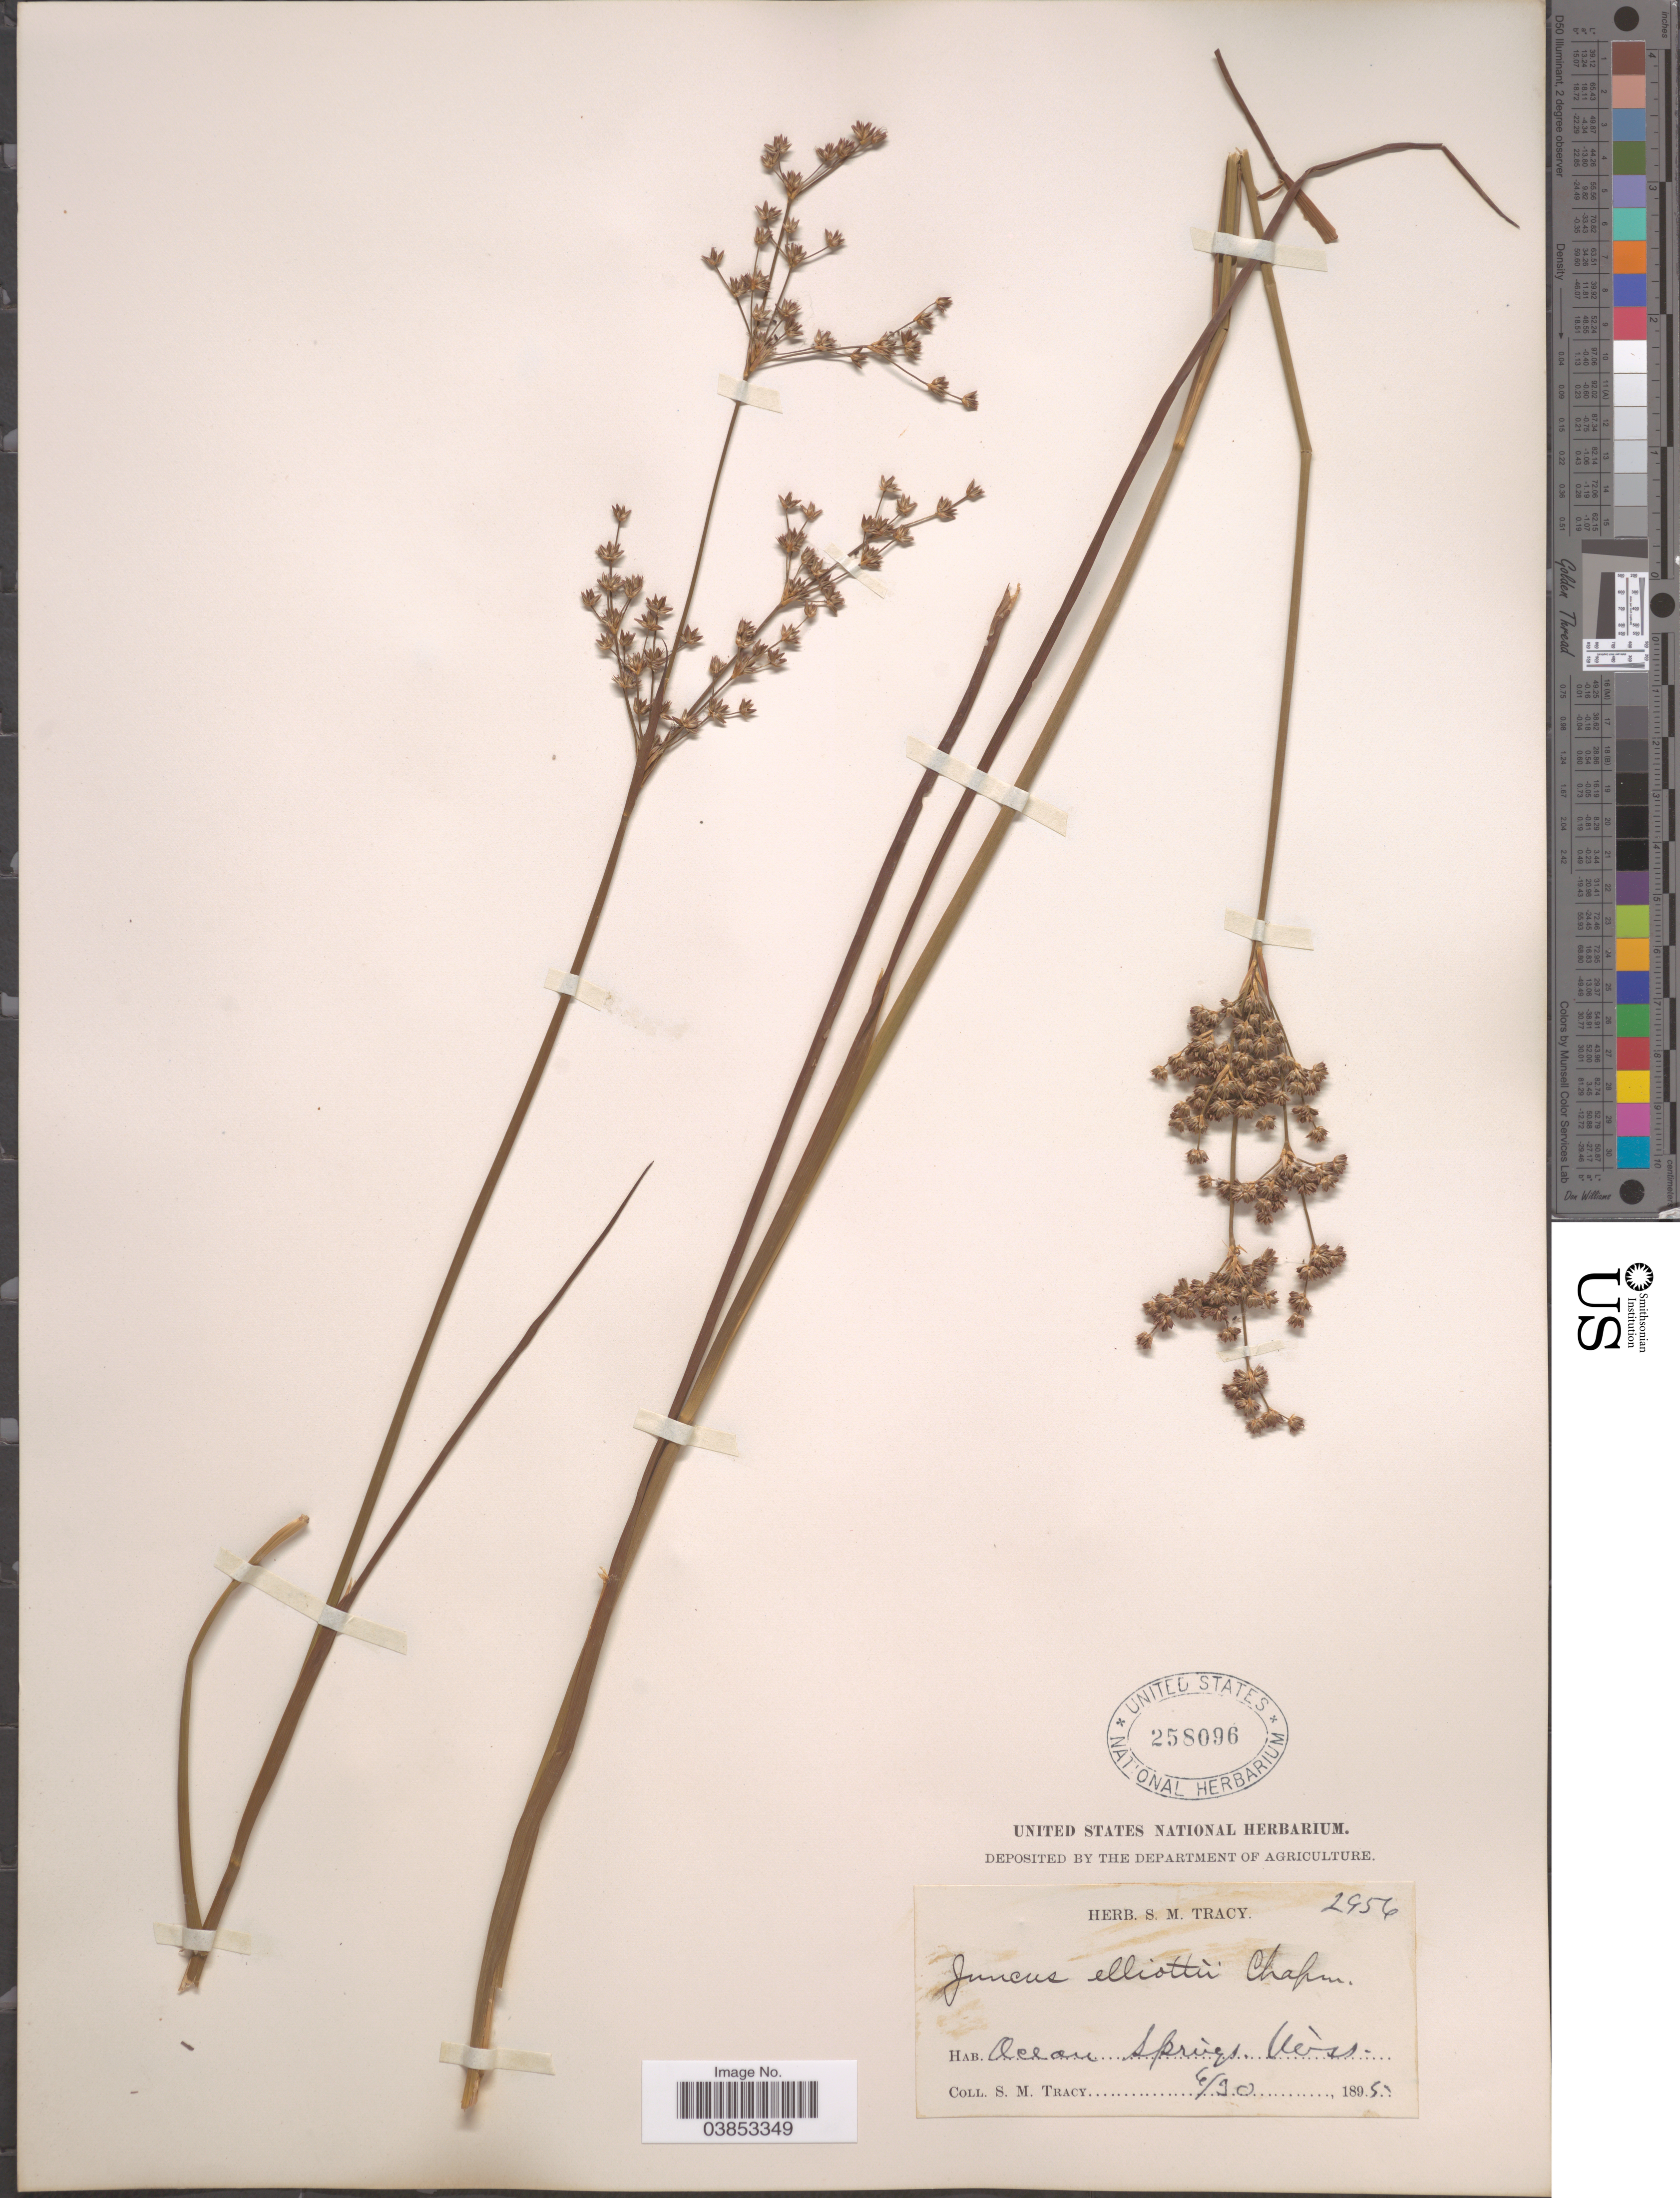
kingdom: Plantae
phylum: Tracheophyta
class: Liliopsida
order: Poales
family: Juncaceae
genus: Juncus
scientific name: Juncus elliottii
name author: Chapm.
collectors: S. M. Tracy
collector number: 2956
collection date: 1895-06-30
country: United States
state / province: Mississippi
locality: Ocean Springs.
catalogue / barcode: US 258096